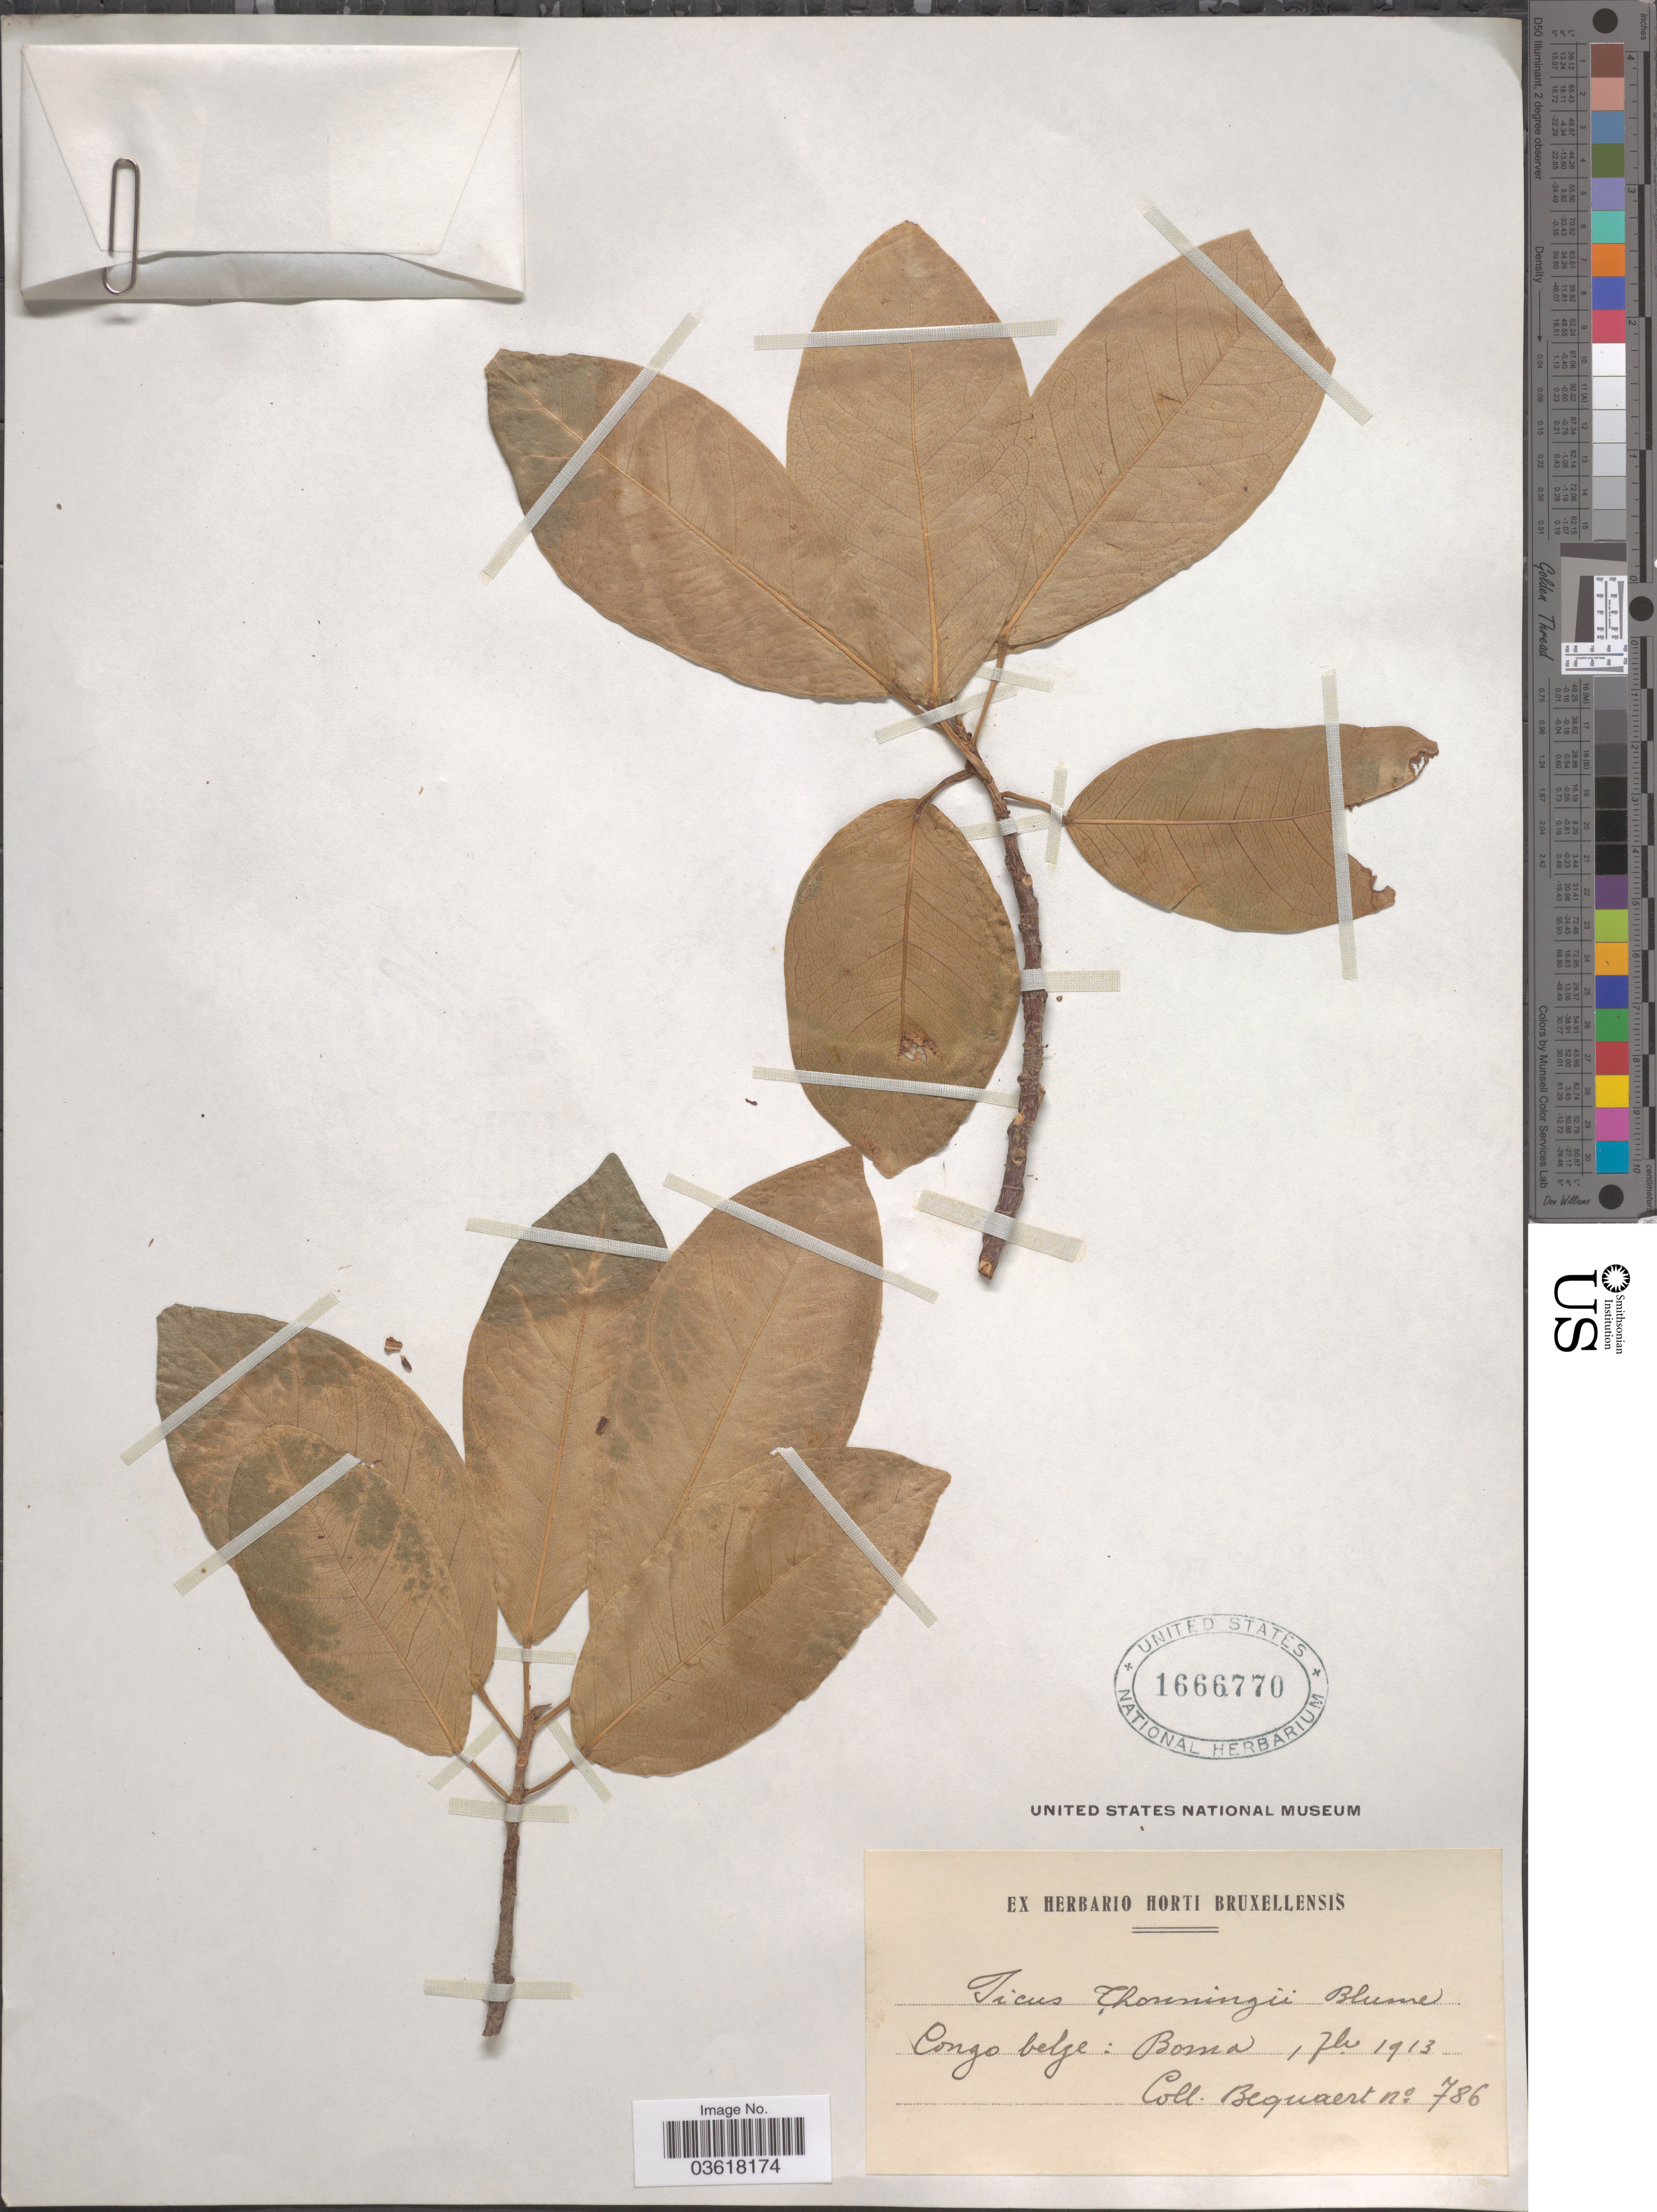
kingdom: Plantae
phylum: Tracheophyta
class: Magnoliopsida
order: Rosales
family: Moraceae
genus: Ficus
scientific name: Ficus thonningii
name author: Blume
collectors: Bequaert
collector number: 786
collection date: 1913-09-01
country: Congo, Democratic Republic of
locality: Congo belge: Boma.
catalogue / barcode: US 1666770